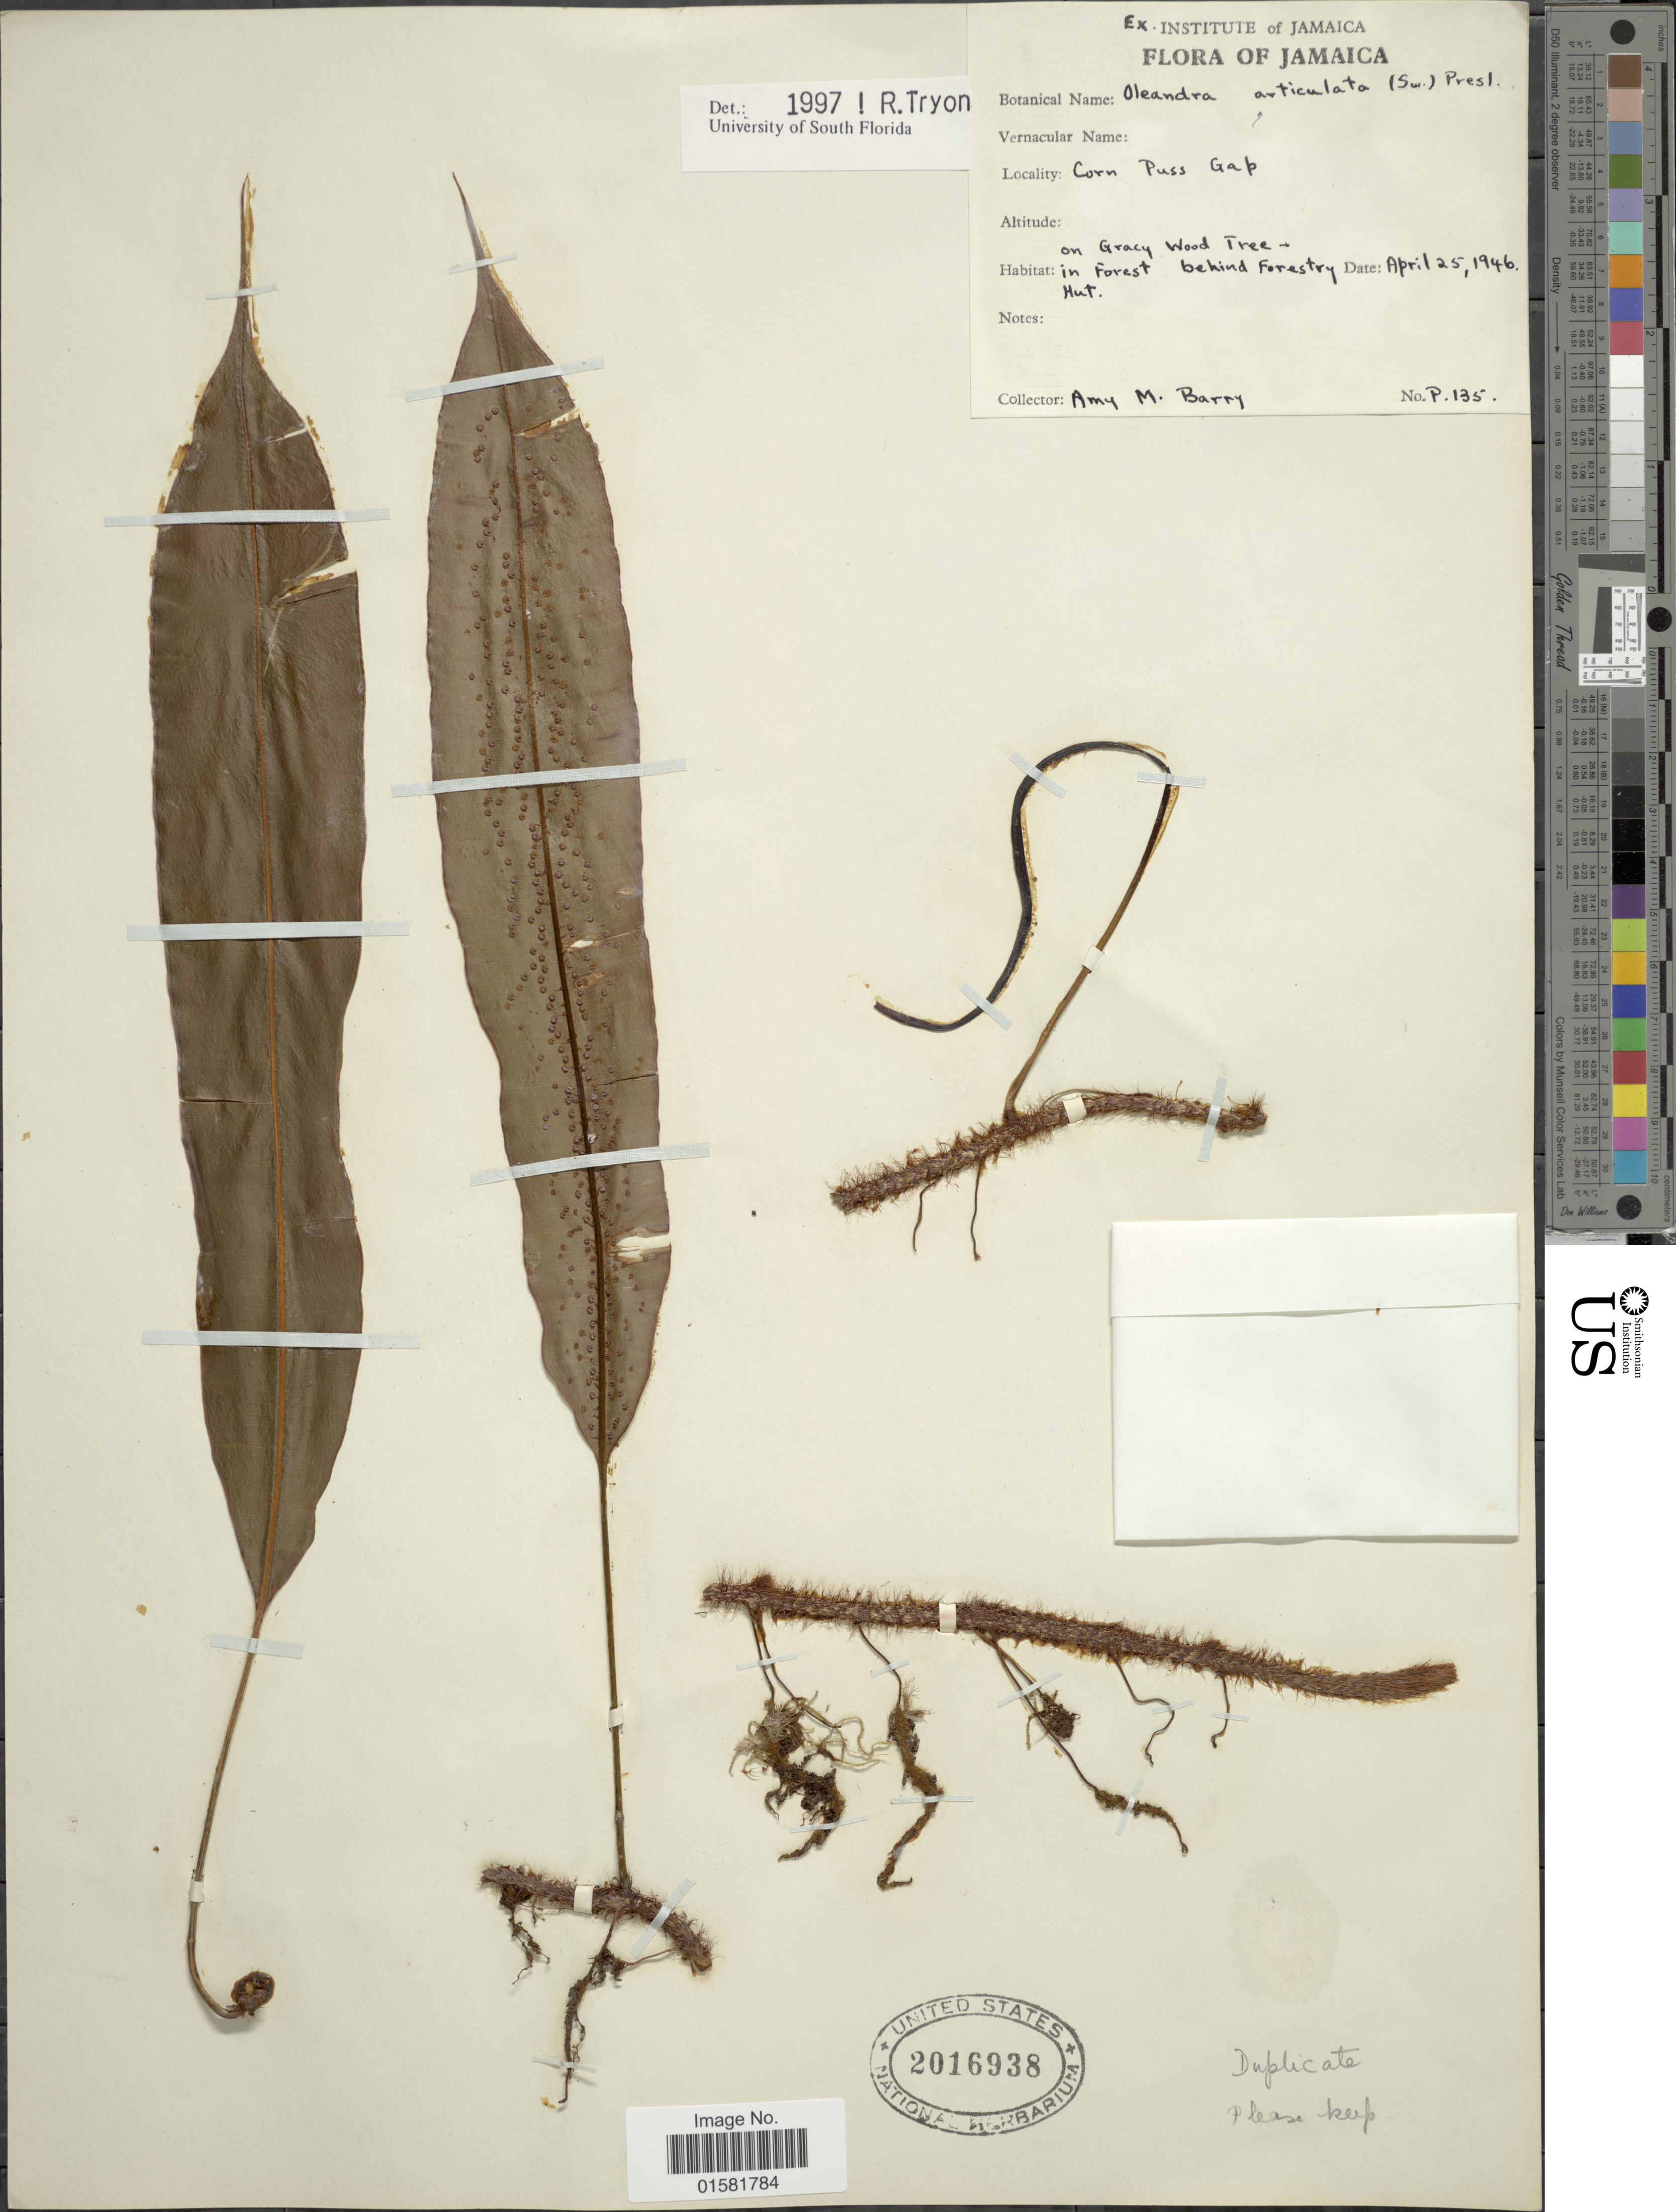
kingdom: Plantae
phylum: Tracheophyta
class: Polypodiopsida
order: Polypodiales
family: Oleandraceae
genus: Oleandra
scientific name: Oleandra articulata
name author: (Sw.) C. Presl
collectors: A. Barry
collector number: P.135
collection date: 1946-04-25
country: Jamaica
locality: Jamaica, Corn Puss Gap, on Gracy Wood Tree in forest behind Forestry Hut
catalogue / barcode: US 2016938